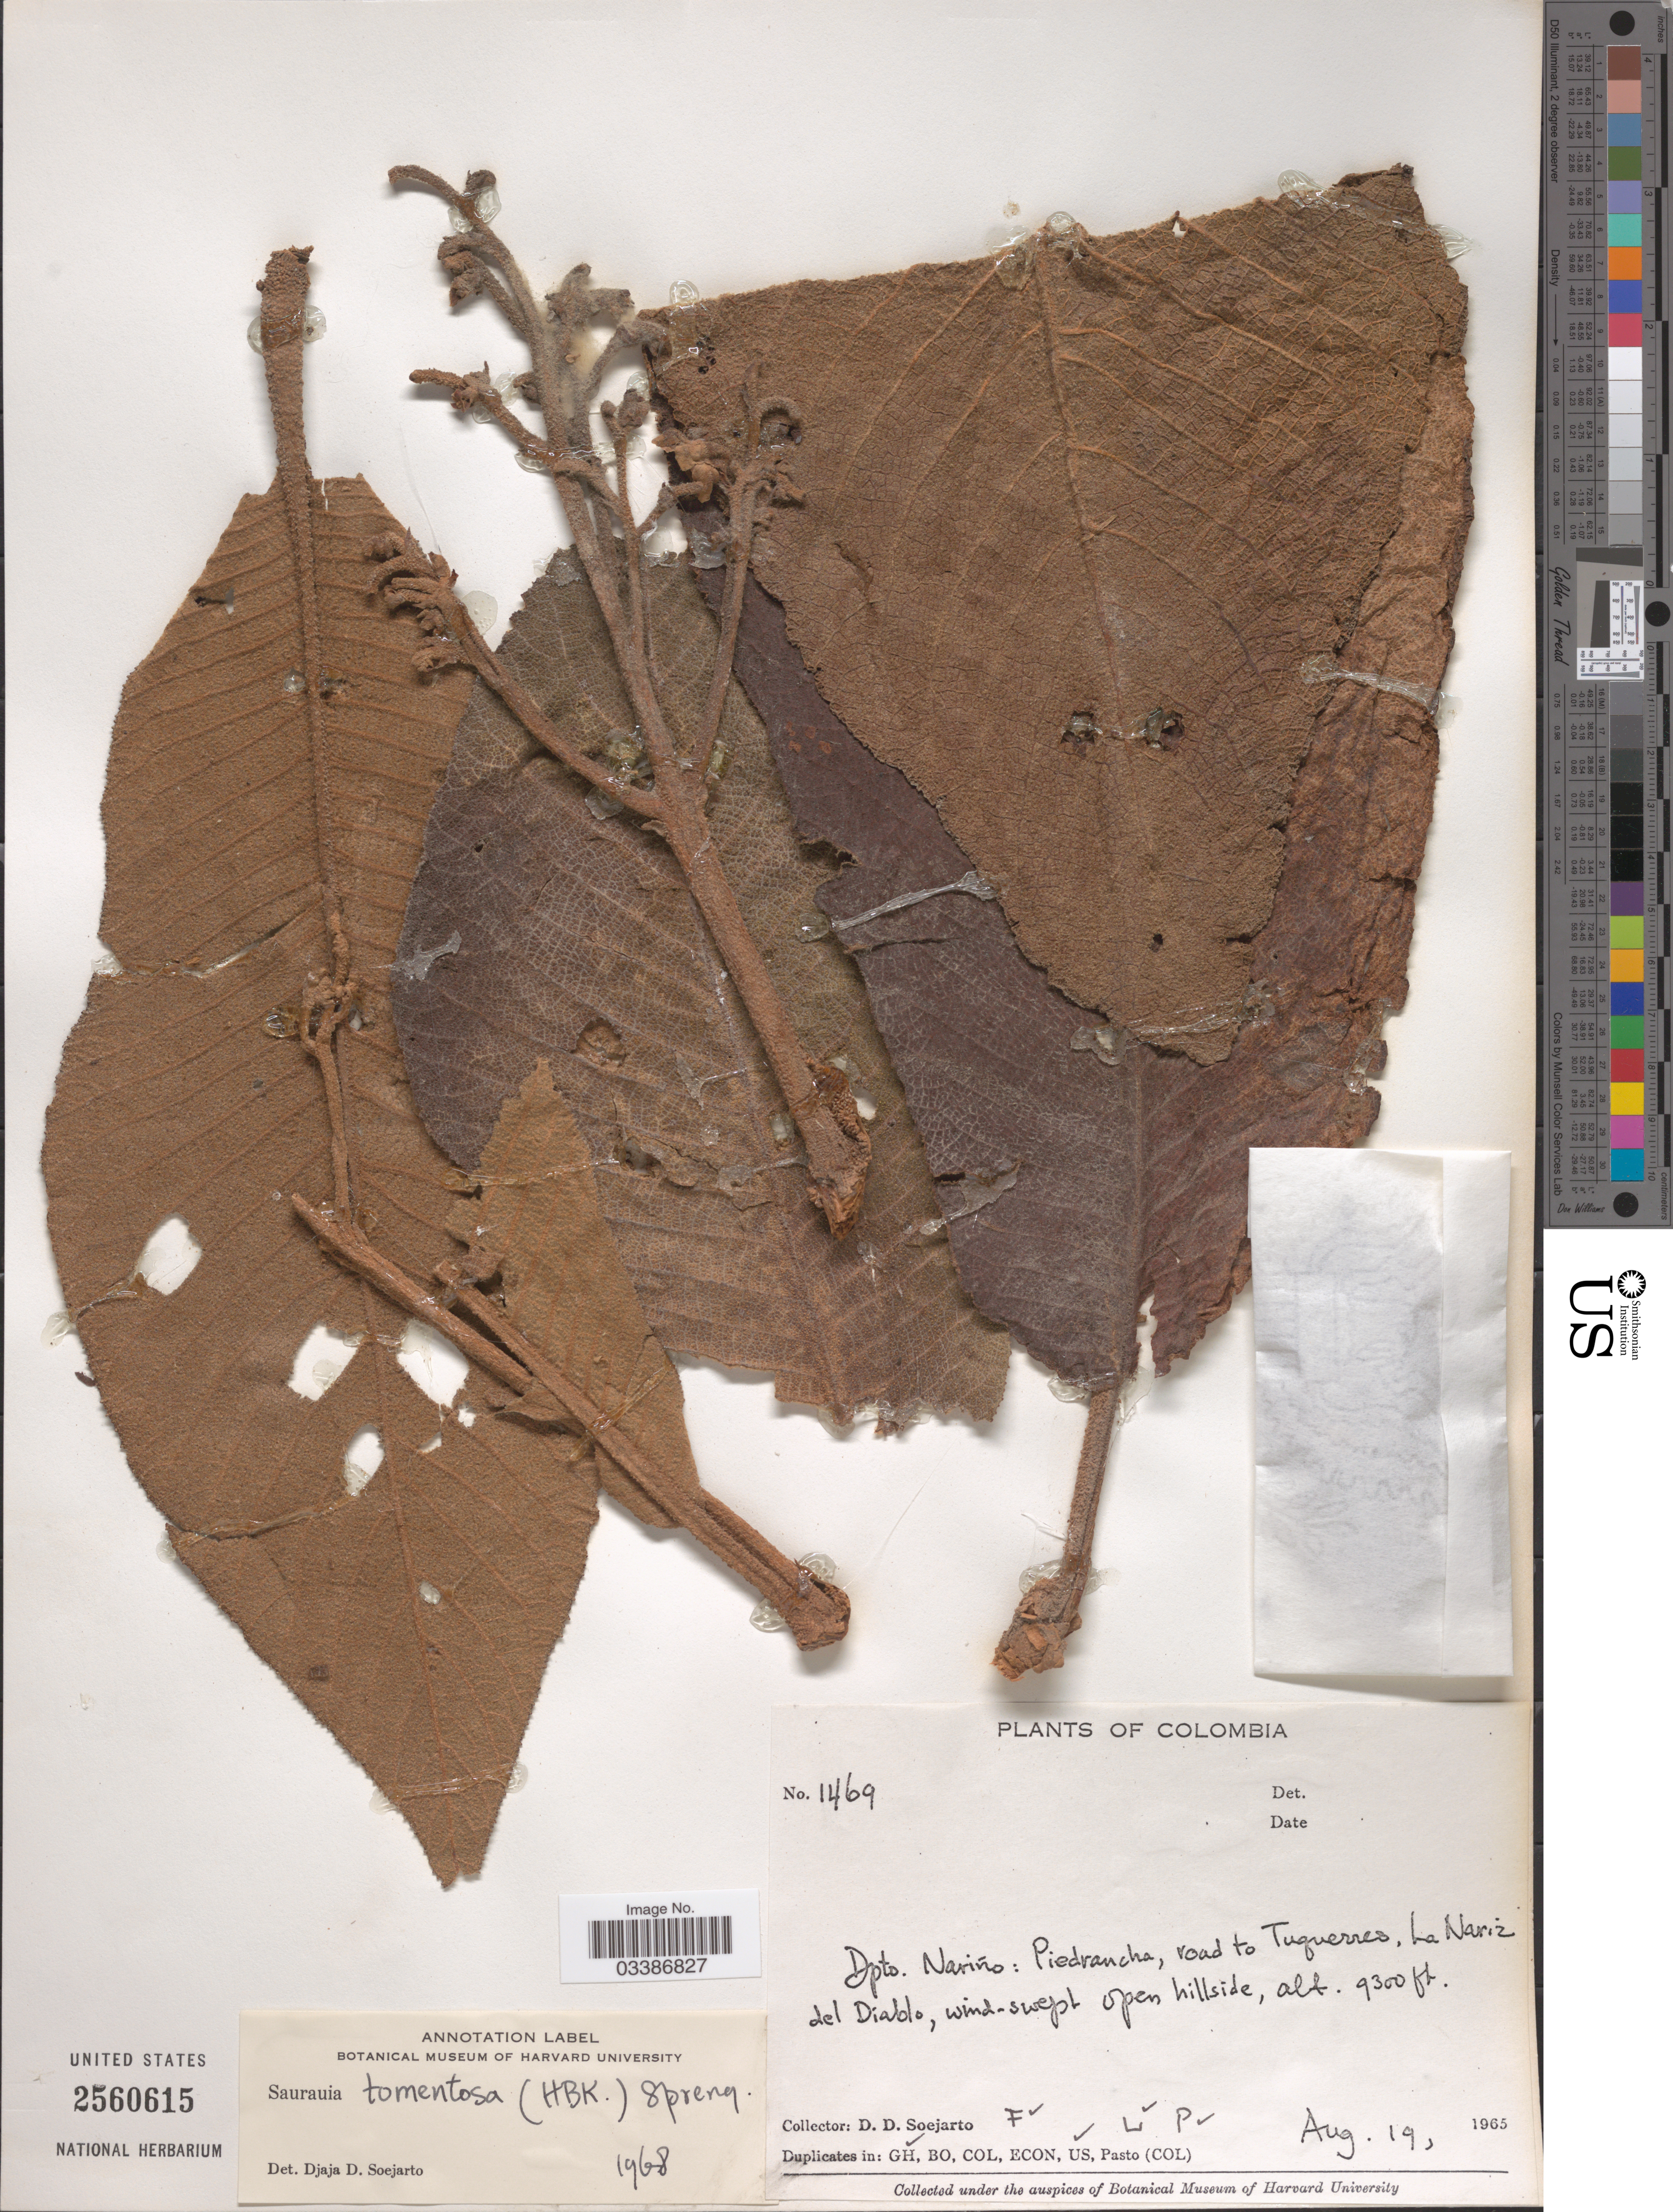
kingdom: Plantae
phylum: Tracheophyta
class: Magnoliopsida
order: Ericales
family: Actinidiaceae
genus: Saurauia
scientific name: Saurauia tomentosa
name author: (Kunth) Spreng.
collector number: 1469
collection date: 1965-08-19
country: Colombia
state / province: Nariño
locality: Dpto. Nariño: Piedrancha, road to Tuquerres, La Nariz del Diablo, wind-swept open hillside.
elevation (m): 2835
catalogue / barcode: US 2560615